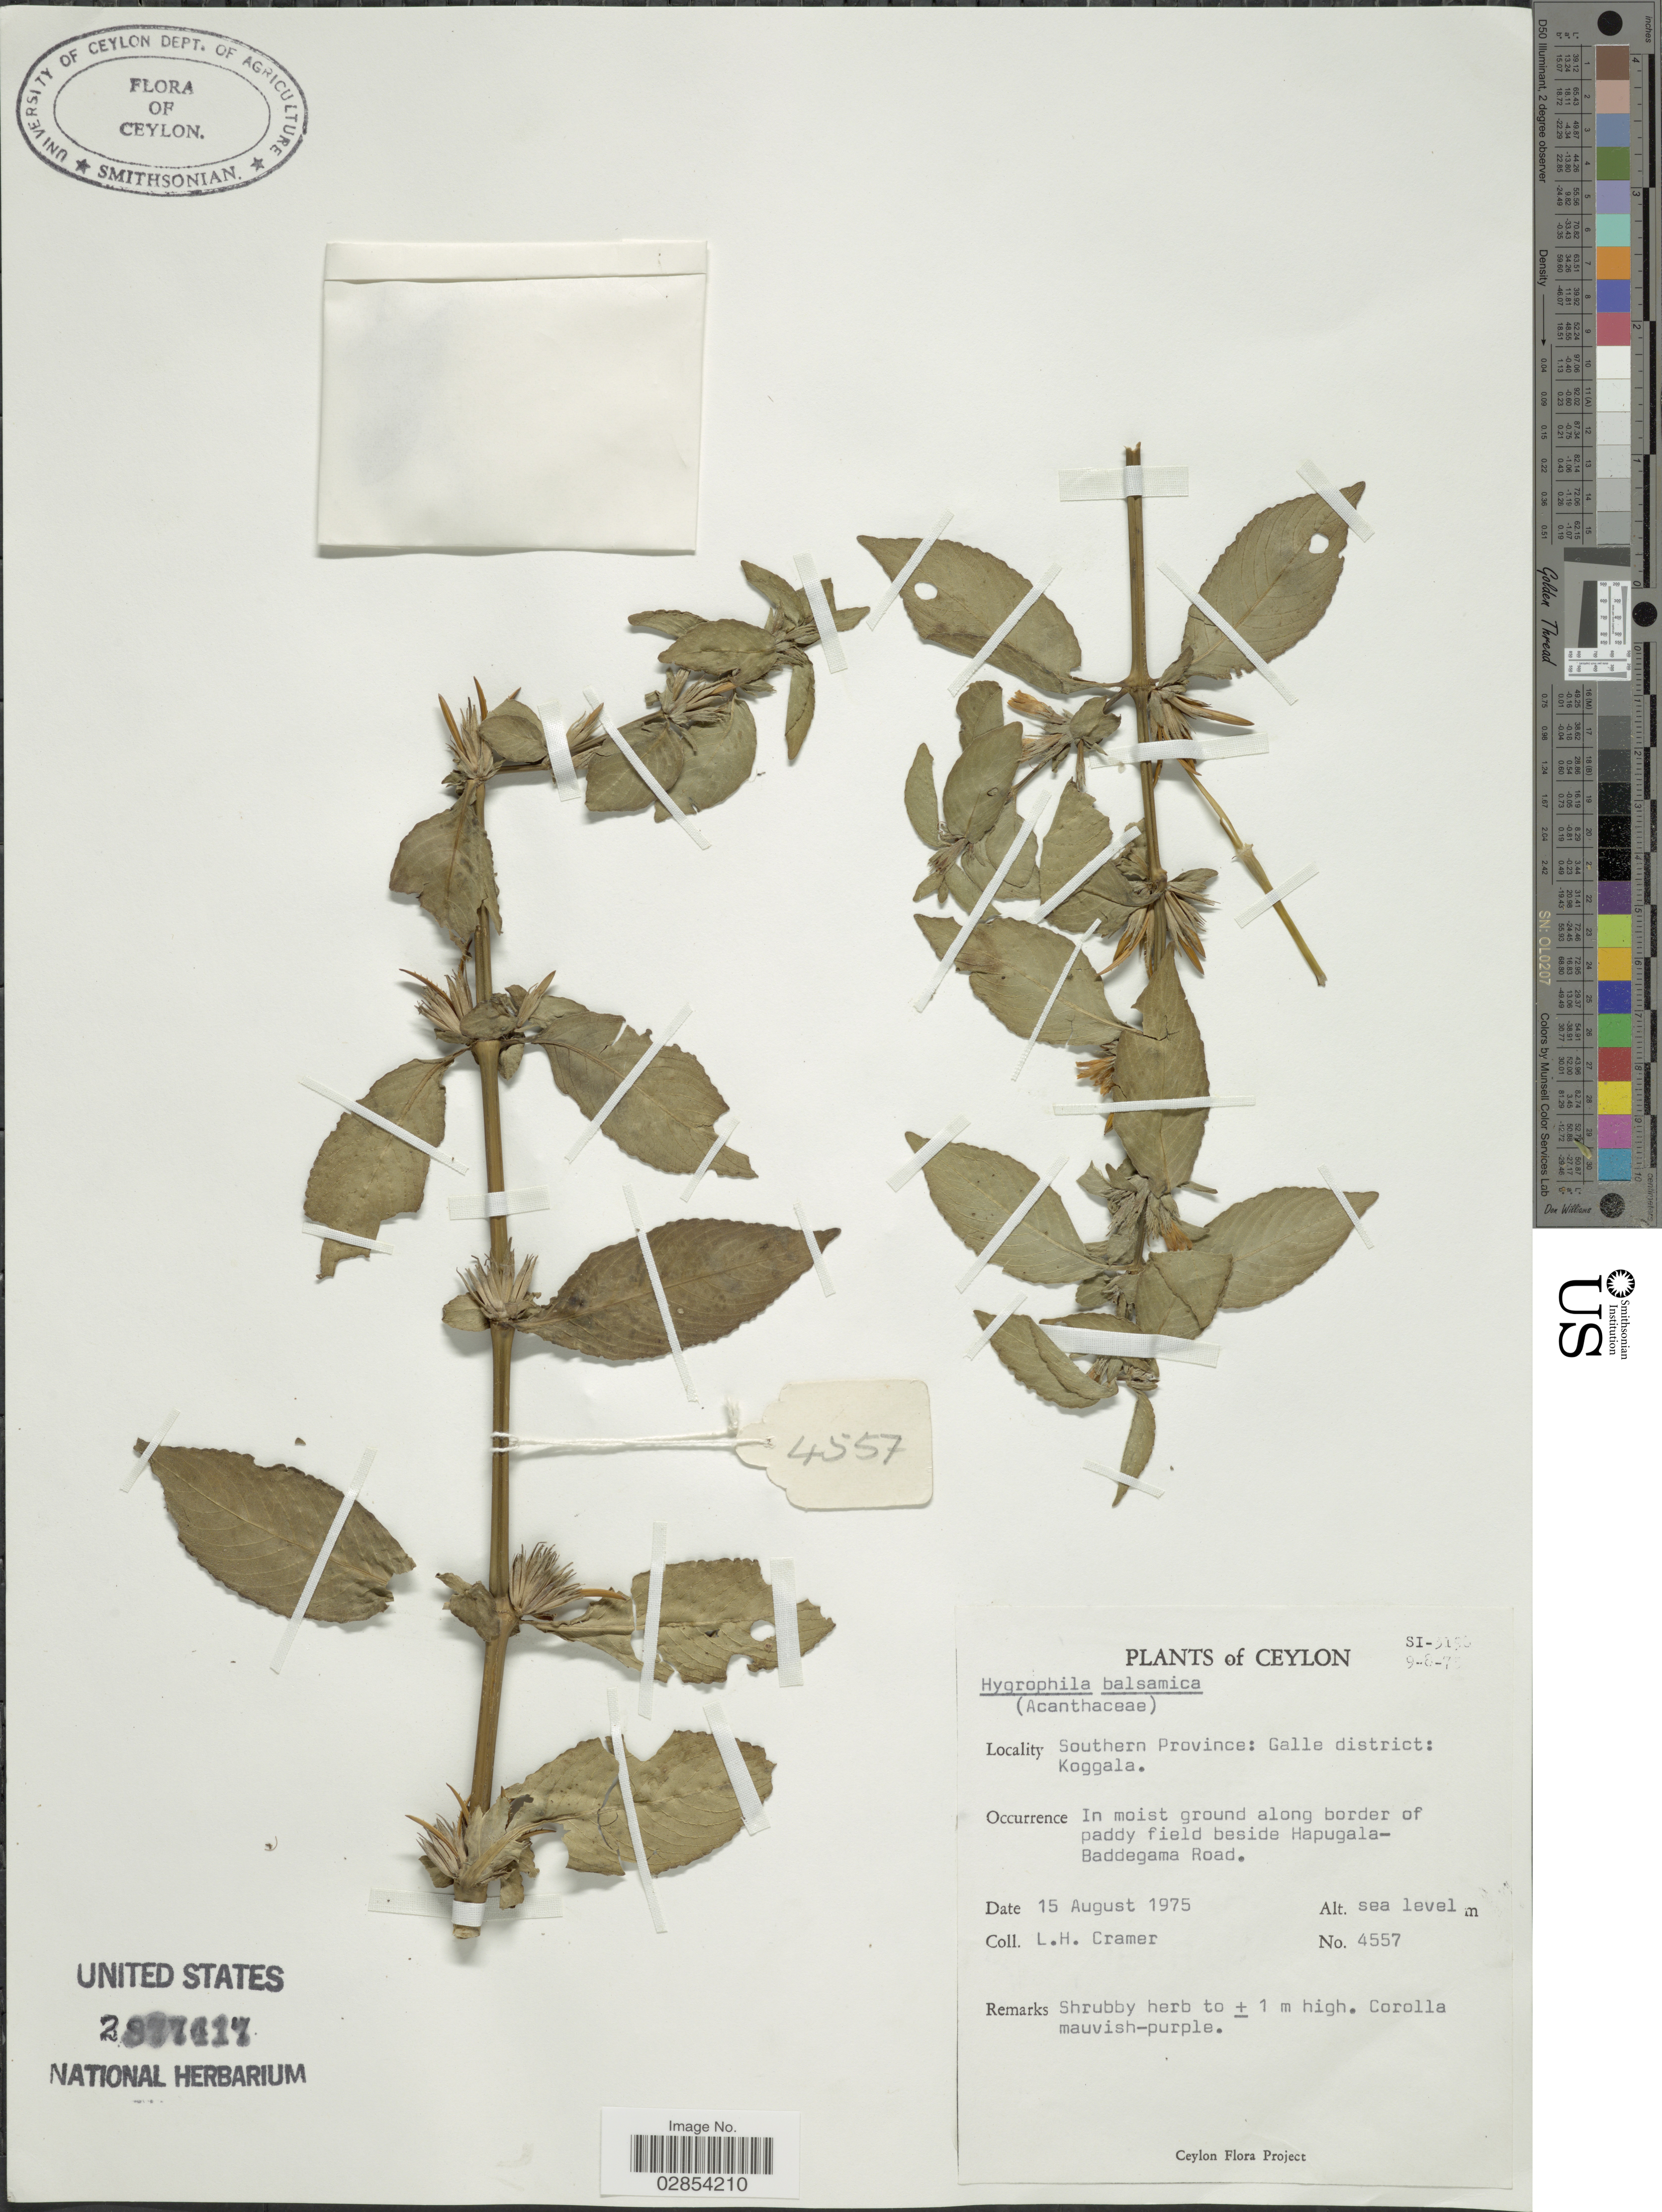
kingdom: Plantae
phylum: Tracheophyta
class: Magnoliopsida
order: Lamiales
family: Acanthaceae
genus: Hygrophila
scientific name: Hygrophila balsamica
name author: Raf.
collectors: L. H. Cramer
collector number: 4557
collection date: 1975-08-15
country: Sri Lanka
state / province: Southern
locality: Ceylon. Galle district: Koggala. In moist ground along border of paddy field beside Hapugala-Baddegama Road.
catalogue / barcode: US 2877417